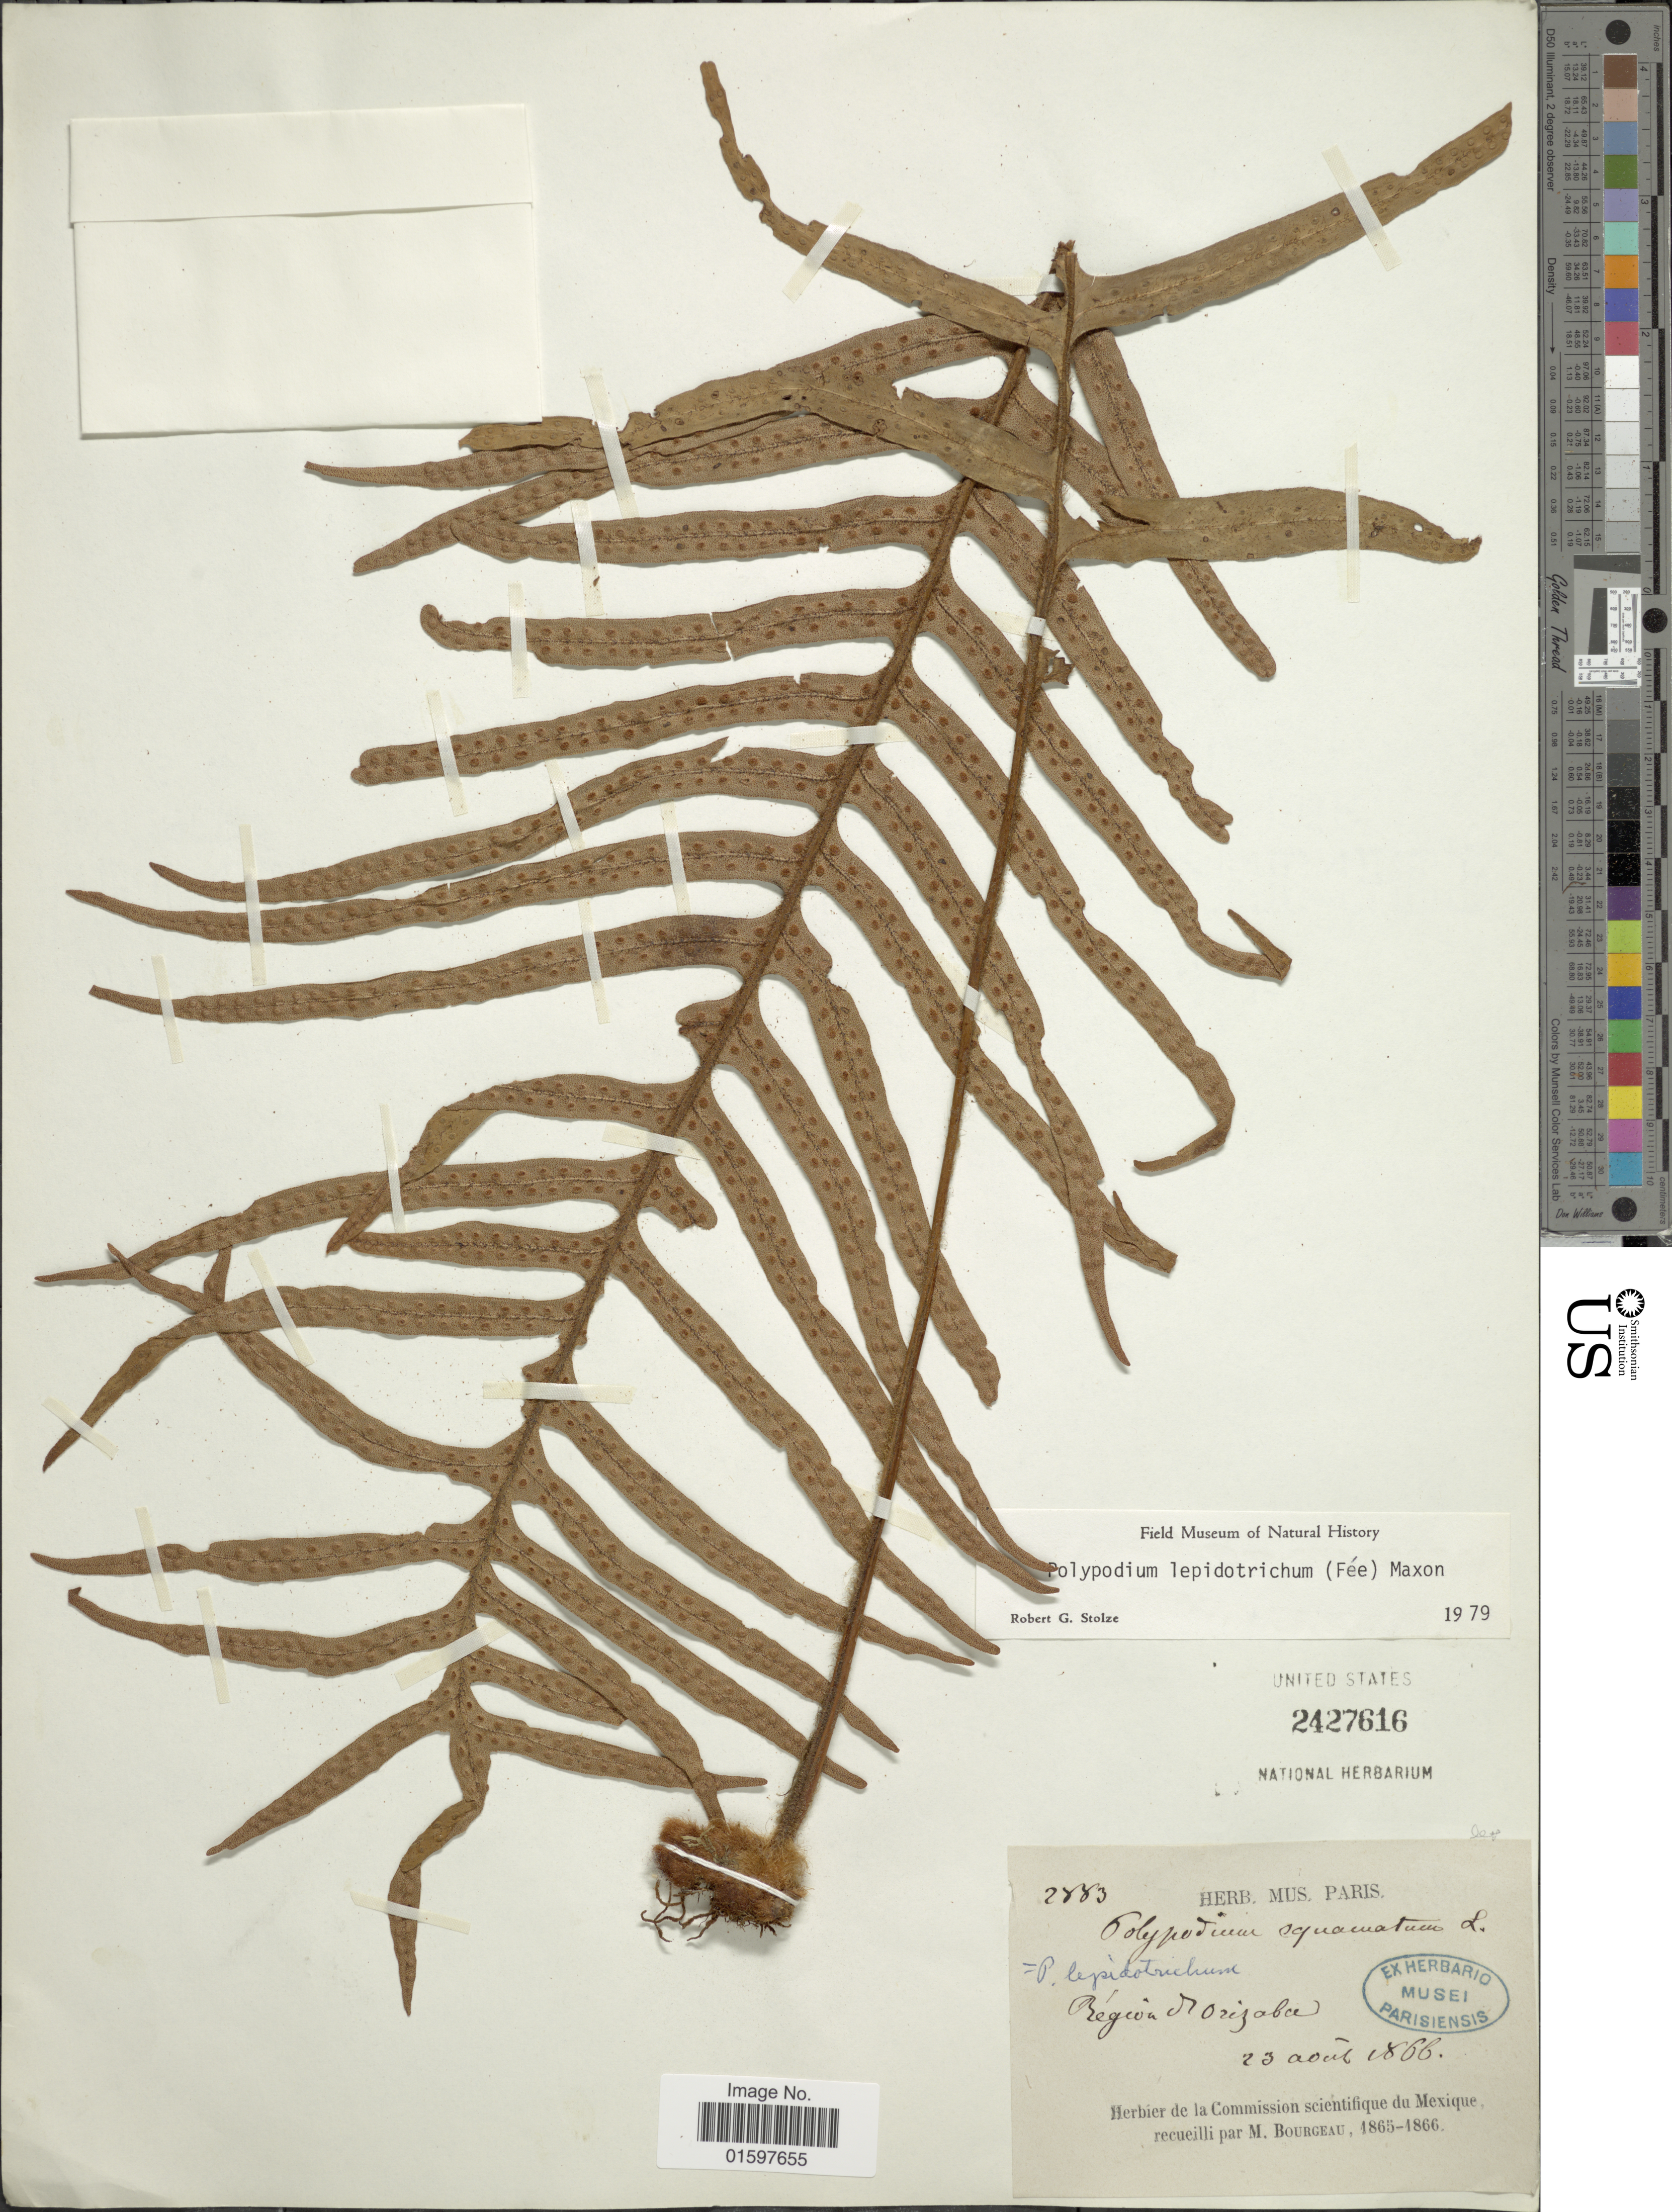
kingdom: Plantae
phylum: Tracheophyta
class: Polypodiopsida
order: Polypodiales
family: Polypodiaceae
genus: Pleopeltis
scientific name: Pleopeltis lepidotricha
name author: (Fée) A.R. Sm. & Tejero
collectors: M. Bourgeau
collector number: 2883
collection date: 1866-04-23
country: Mexico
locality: Région d'Orizaba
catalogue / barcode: US 24274616